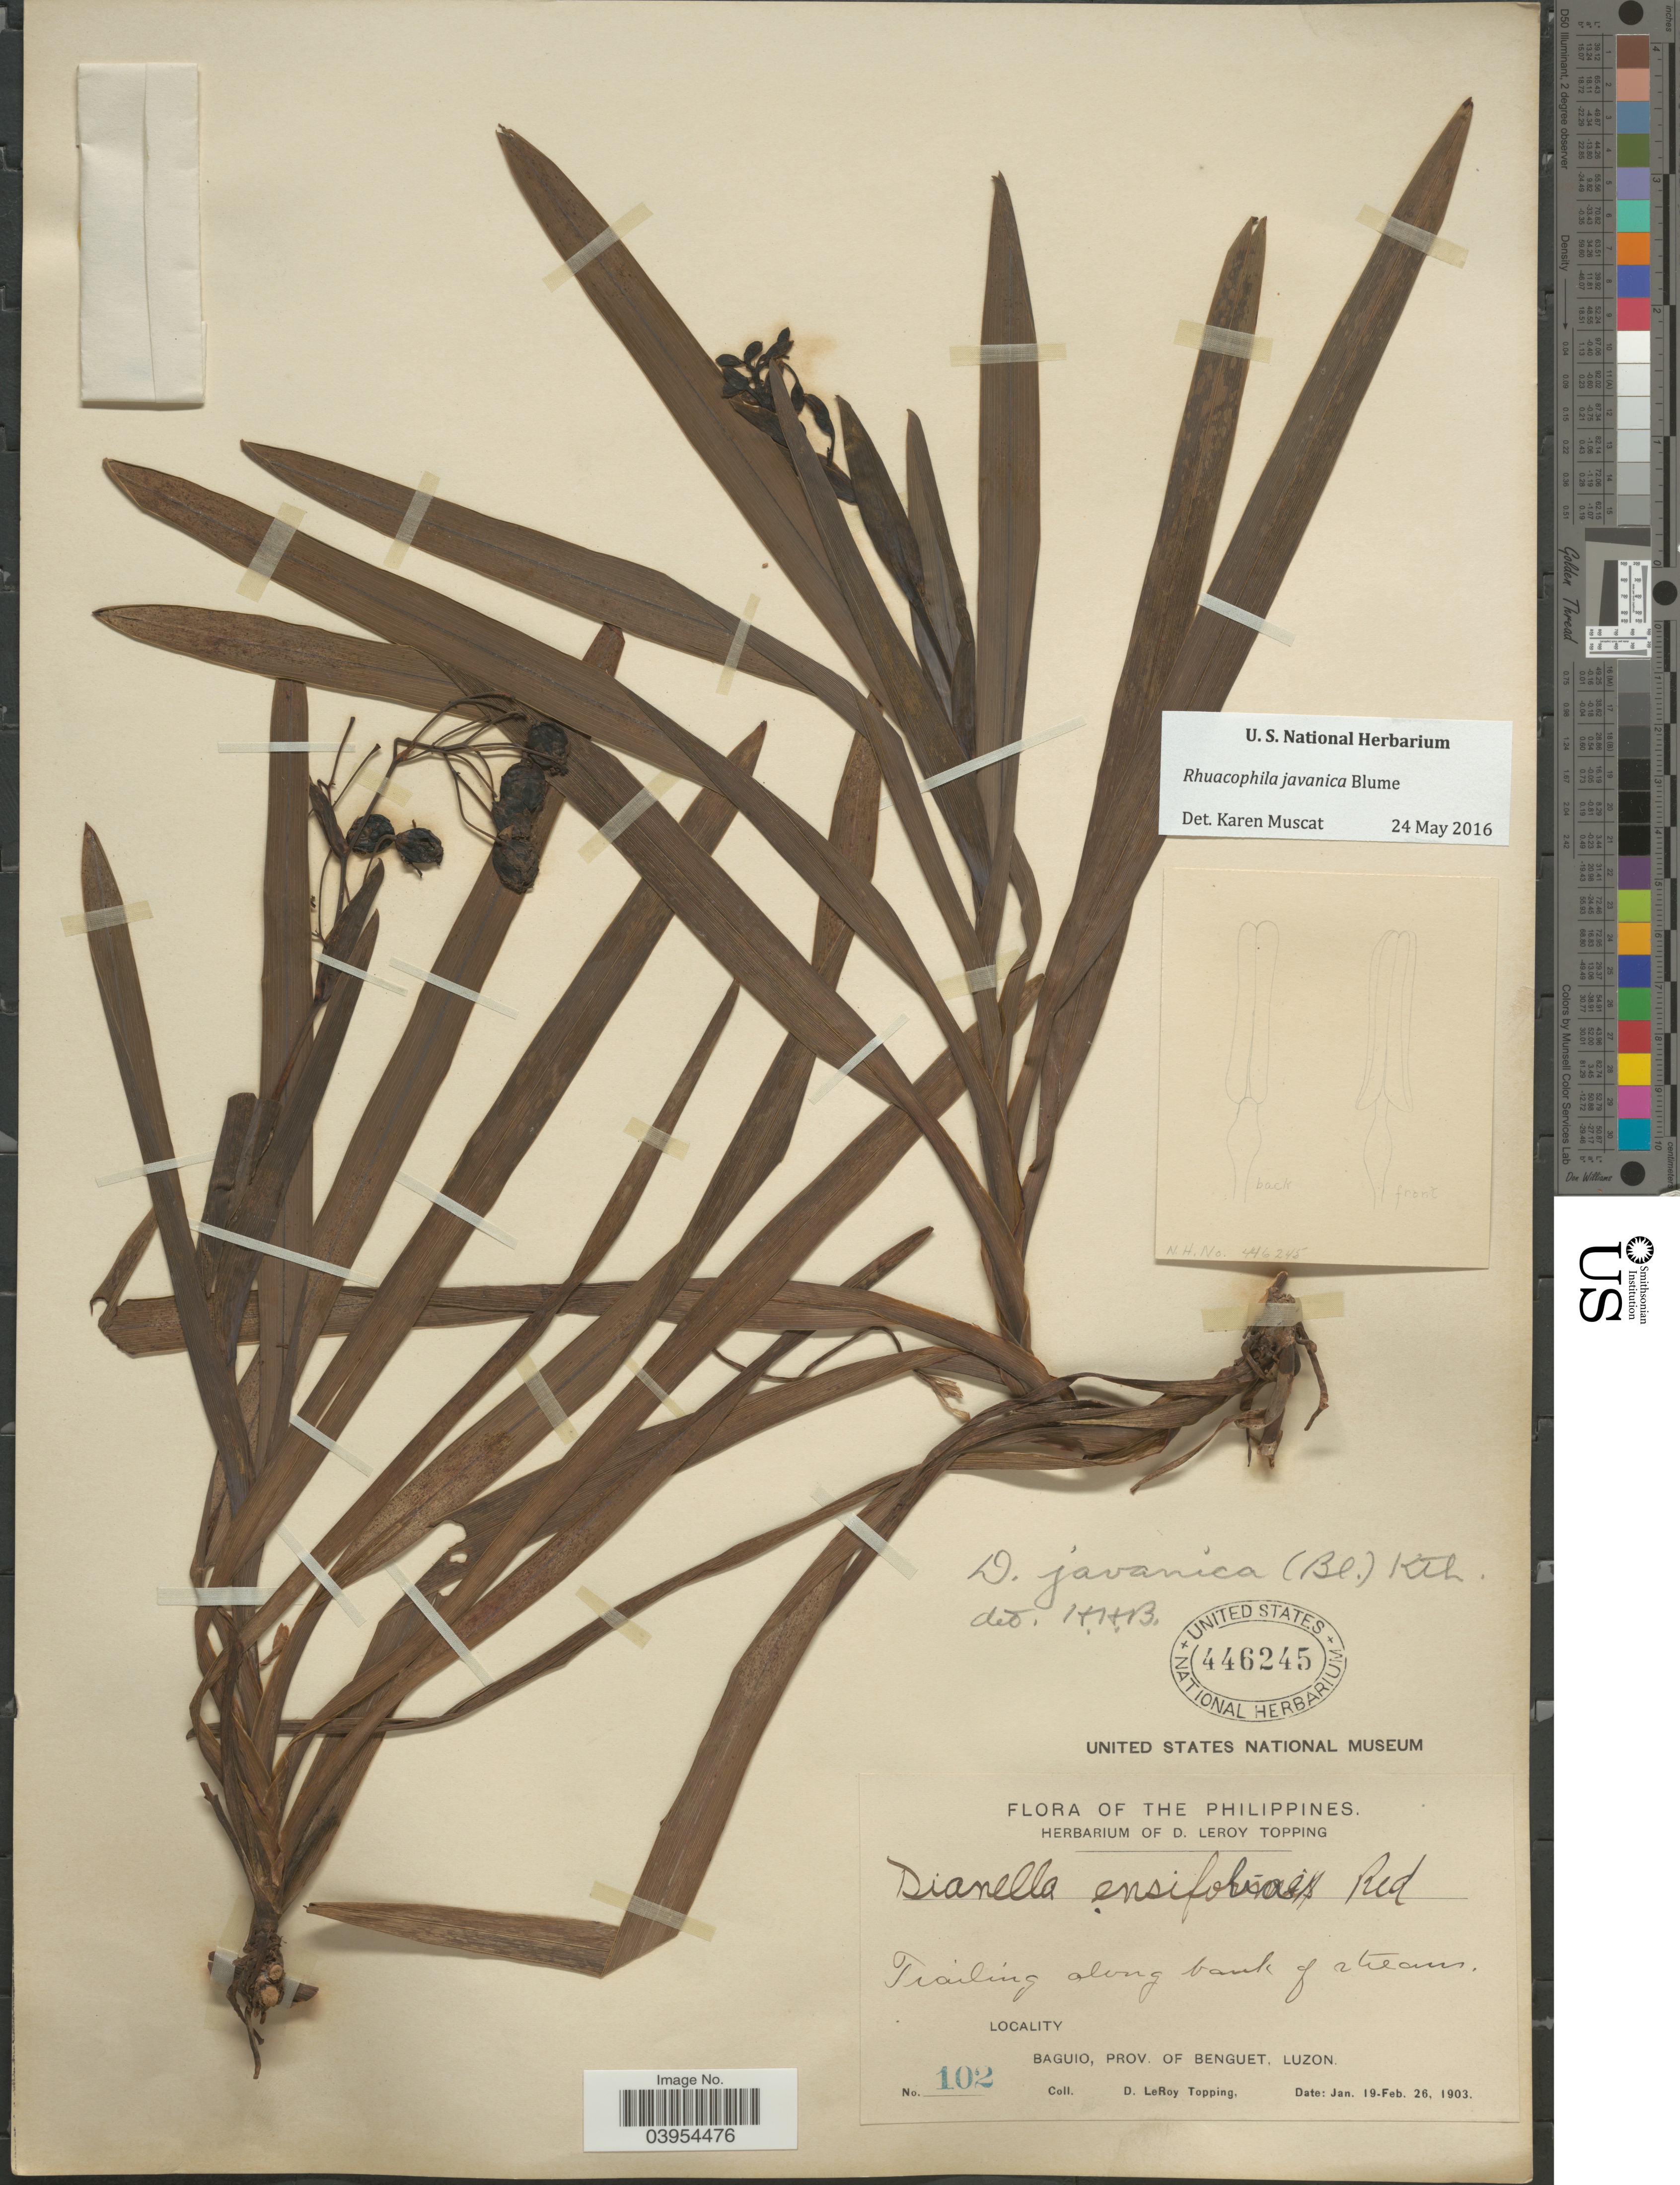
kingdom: Plantae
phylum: Tracheophyta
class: Liliopsida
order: Asparagales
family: Asphodelaceae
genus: Dianella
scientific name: Dianella javanica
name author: Blume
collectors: D. L. Topping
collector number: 102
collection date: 1903-01-19/1903-02-26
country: Philippines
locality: Baguio, Prov. of Benguet, Luzon.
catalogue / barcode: US 446245